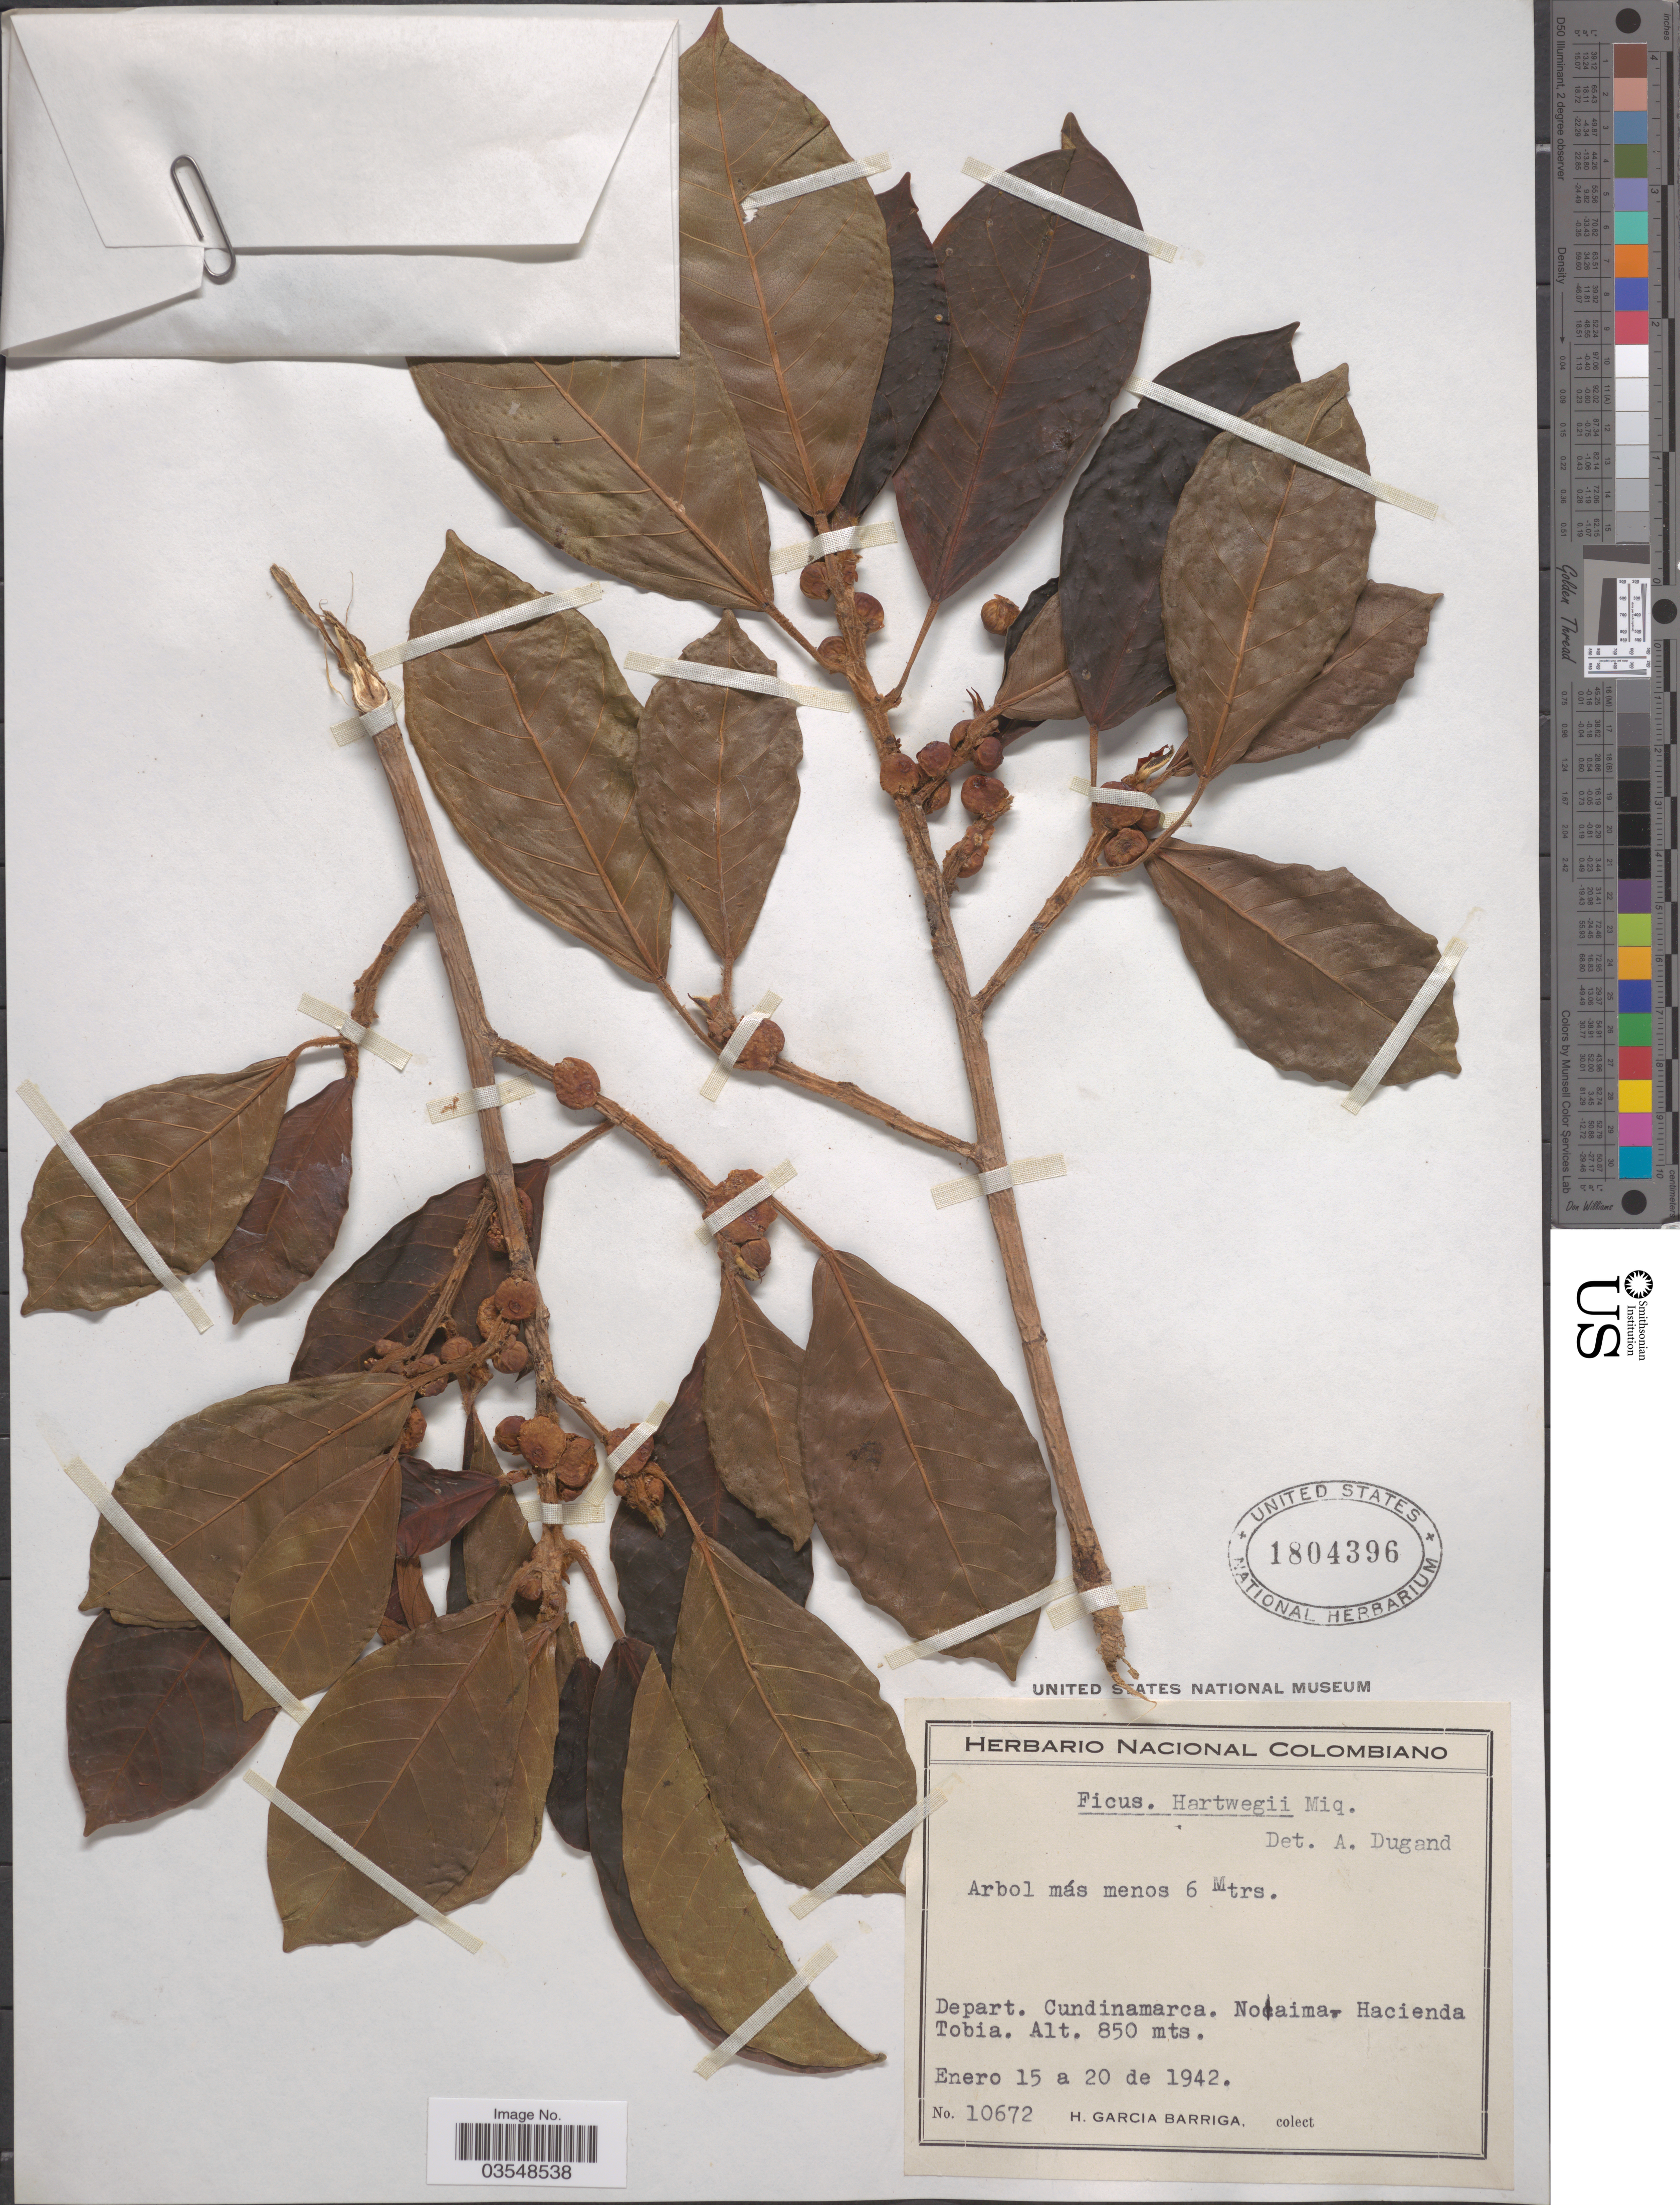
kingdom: Plantae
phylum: Tracheophyta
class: Magnoliopsida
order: Rosales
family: Moraceae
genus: Ficus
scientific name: Ficus hartwegii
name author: (Miq.) Miq.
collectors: H. García Barriga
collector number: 10672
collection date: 1942-01-15/1942-01-20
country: Colombia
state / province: Cundinamarca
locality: Depart. Cundinamarca. Nocaima. Hacienda Tobia.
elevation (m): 850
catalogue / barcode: US 1804396